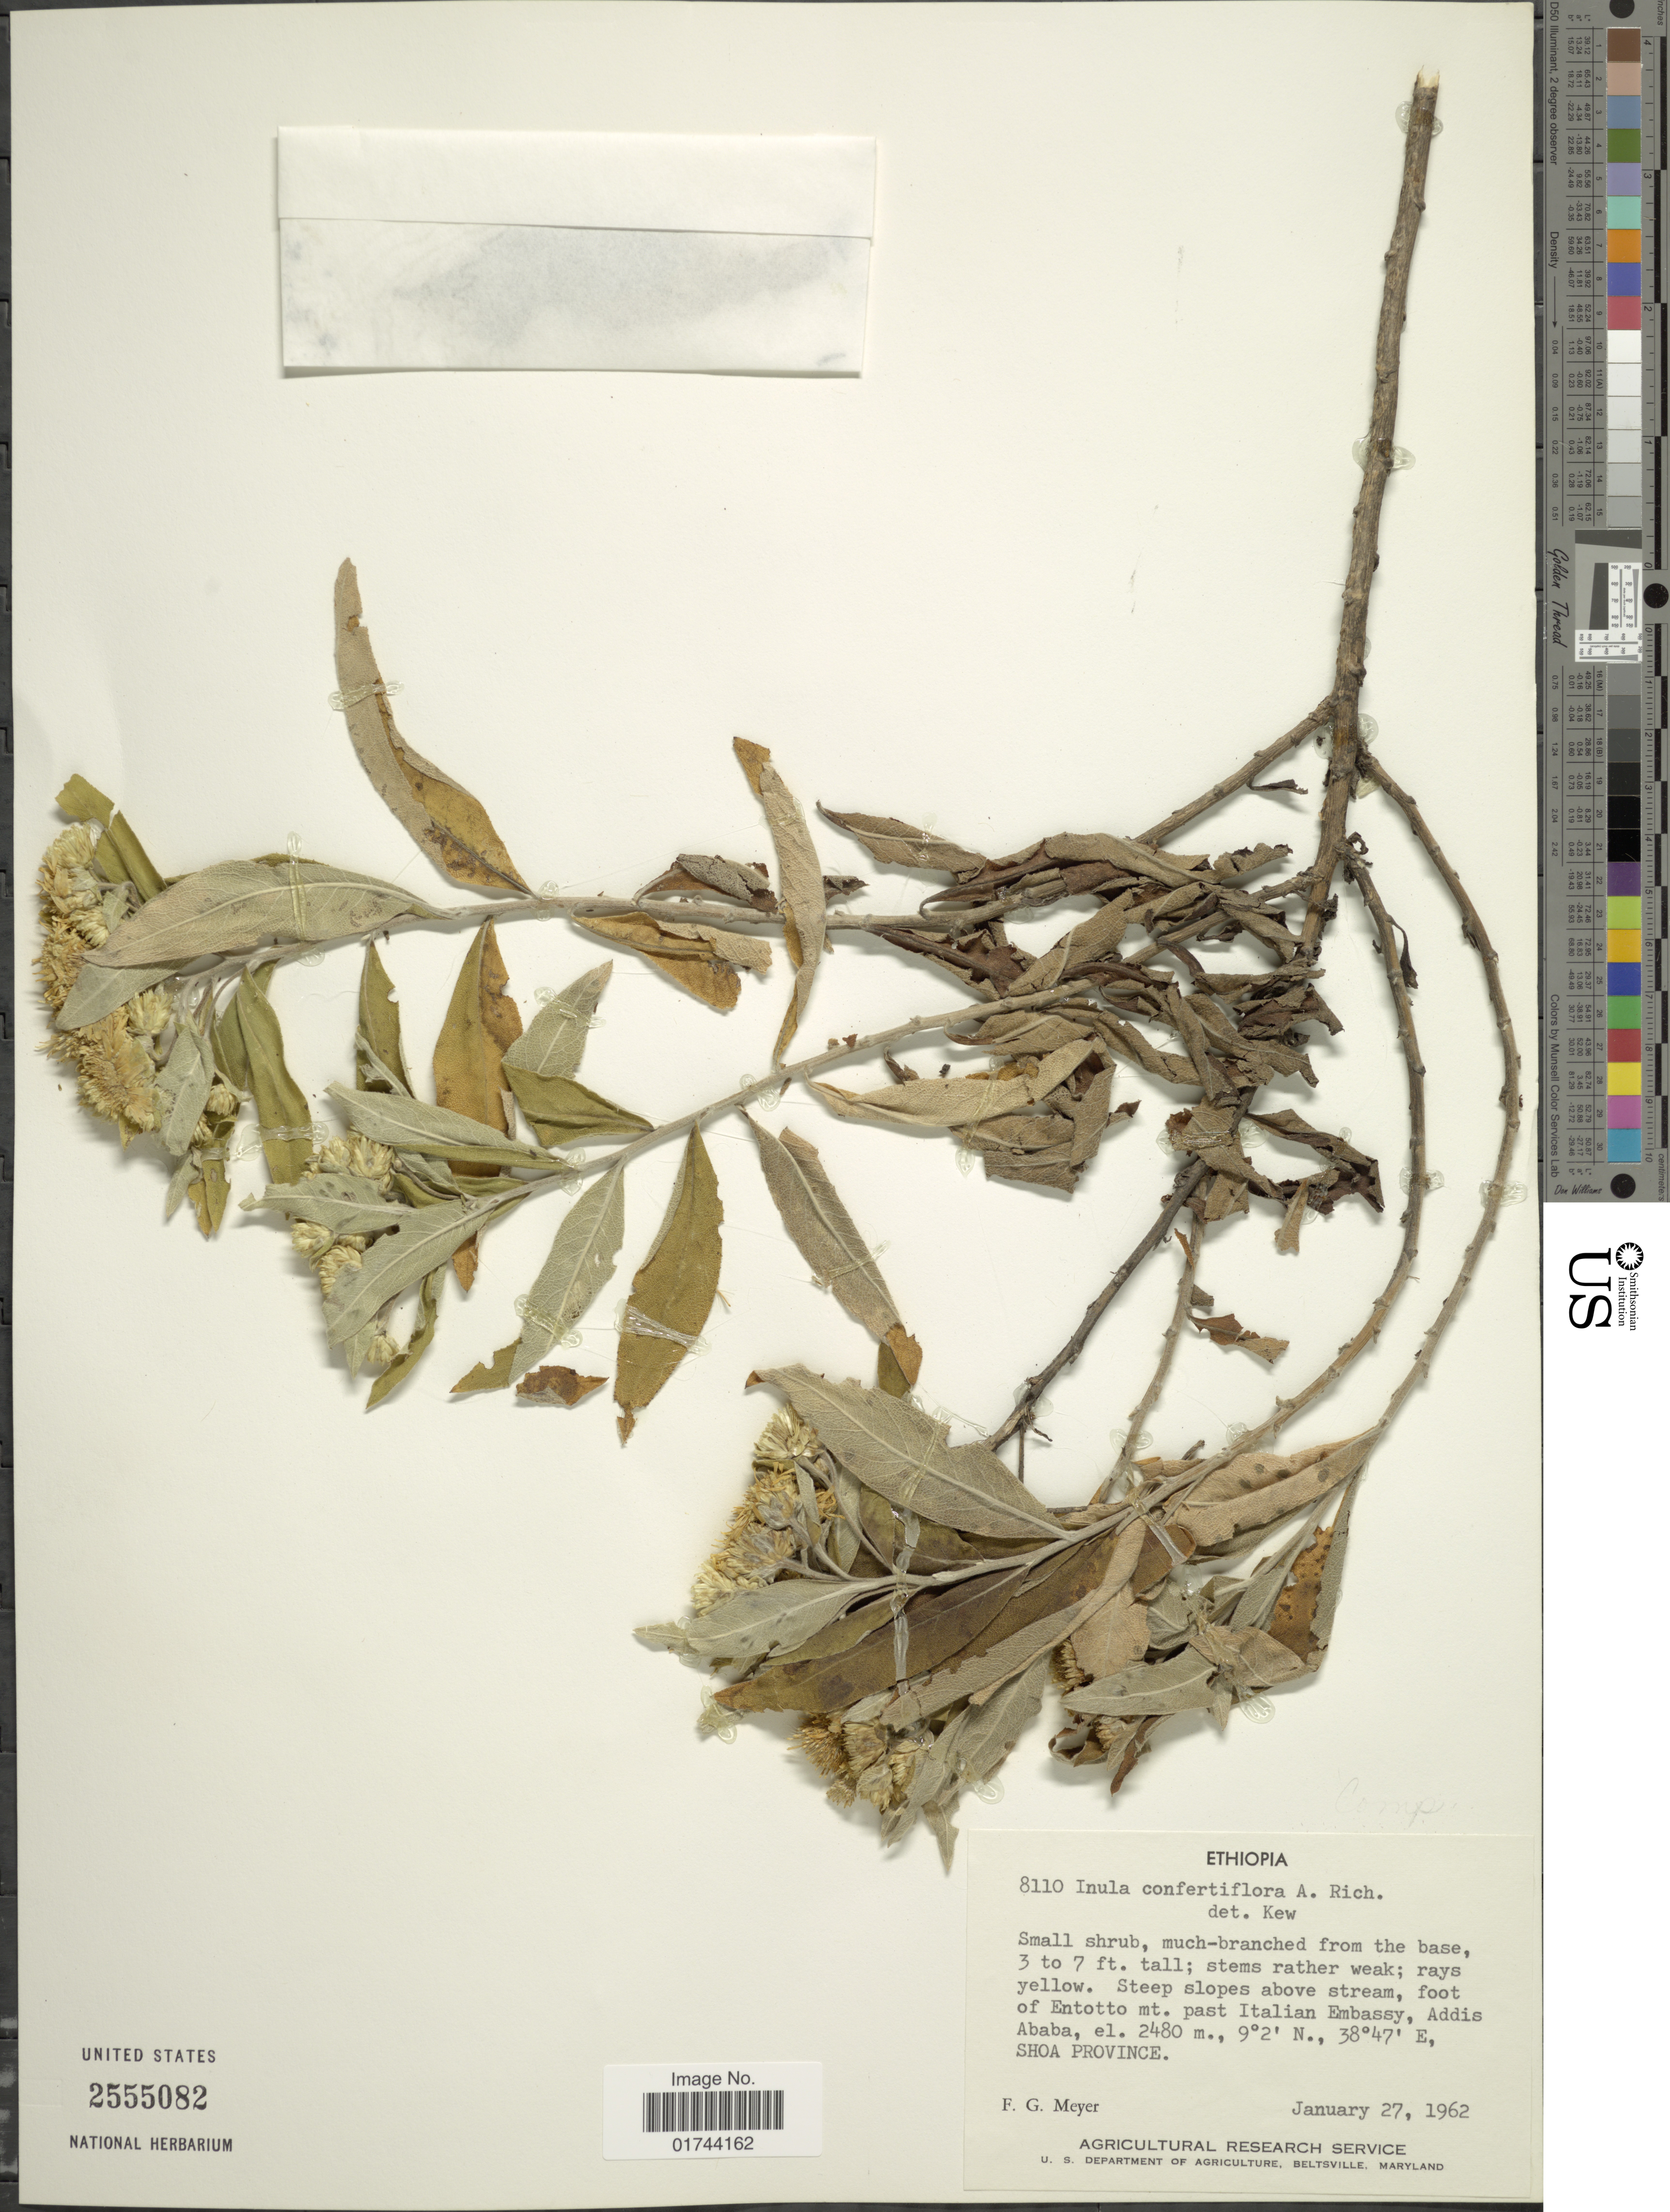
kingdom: Plantae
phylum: Tracheophyta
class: Magnoliopsida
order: Asterales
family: Asteraceae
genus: Inula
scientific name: Inula confertiflora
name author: A. Rich.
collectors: F. G. Meyer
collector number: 8110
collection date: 1962-01-27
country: Ethiopia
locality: Foot of Entotto mt. past Italian Embassy, Addis Ababa, Shoa Province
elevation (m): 2480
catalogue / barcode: US 2555082